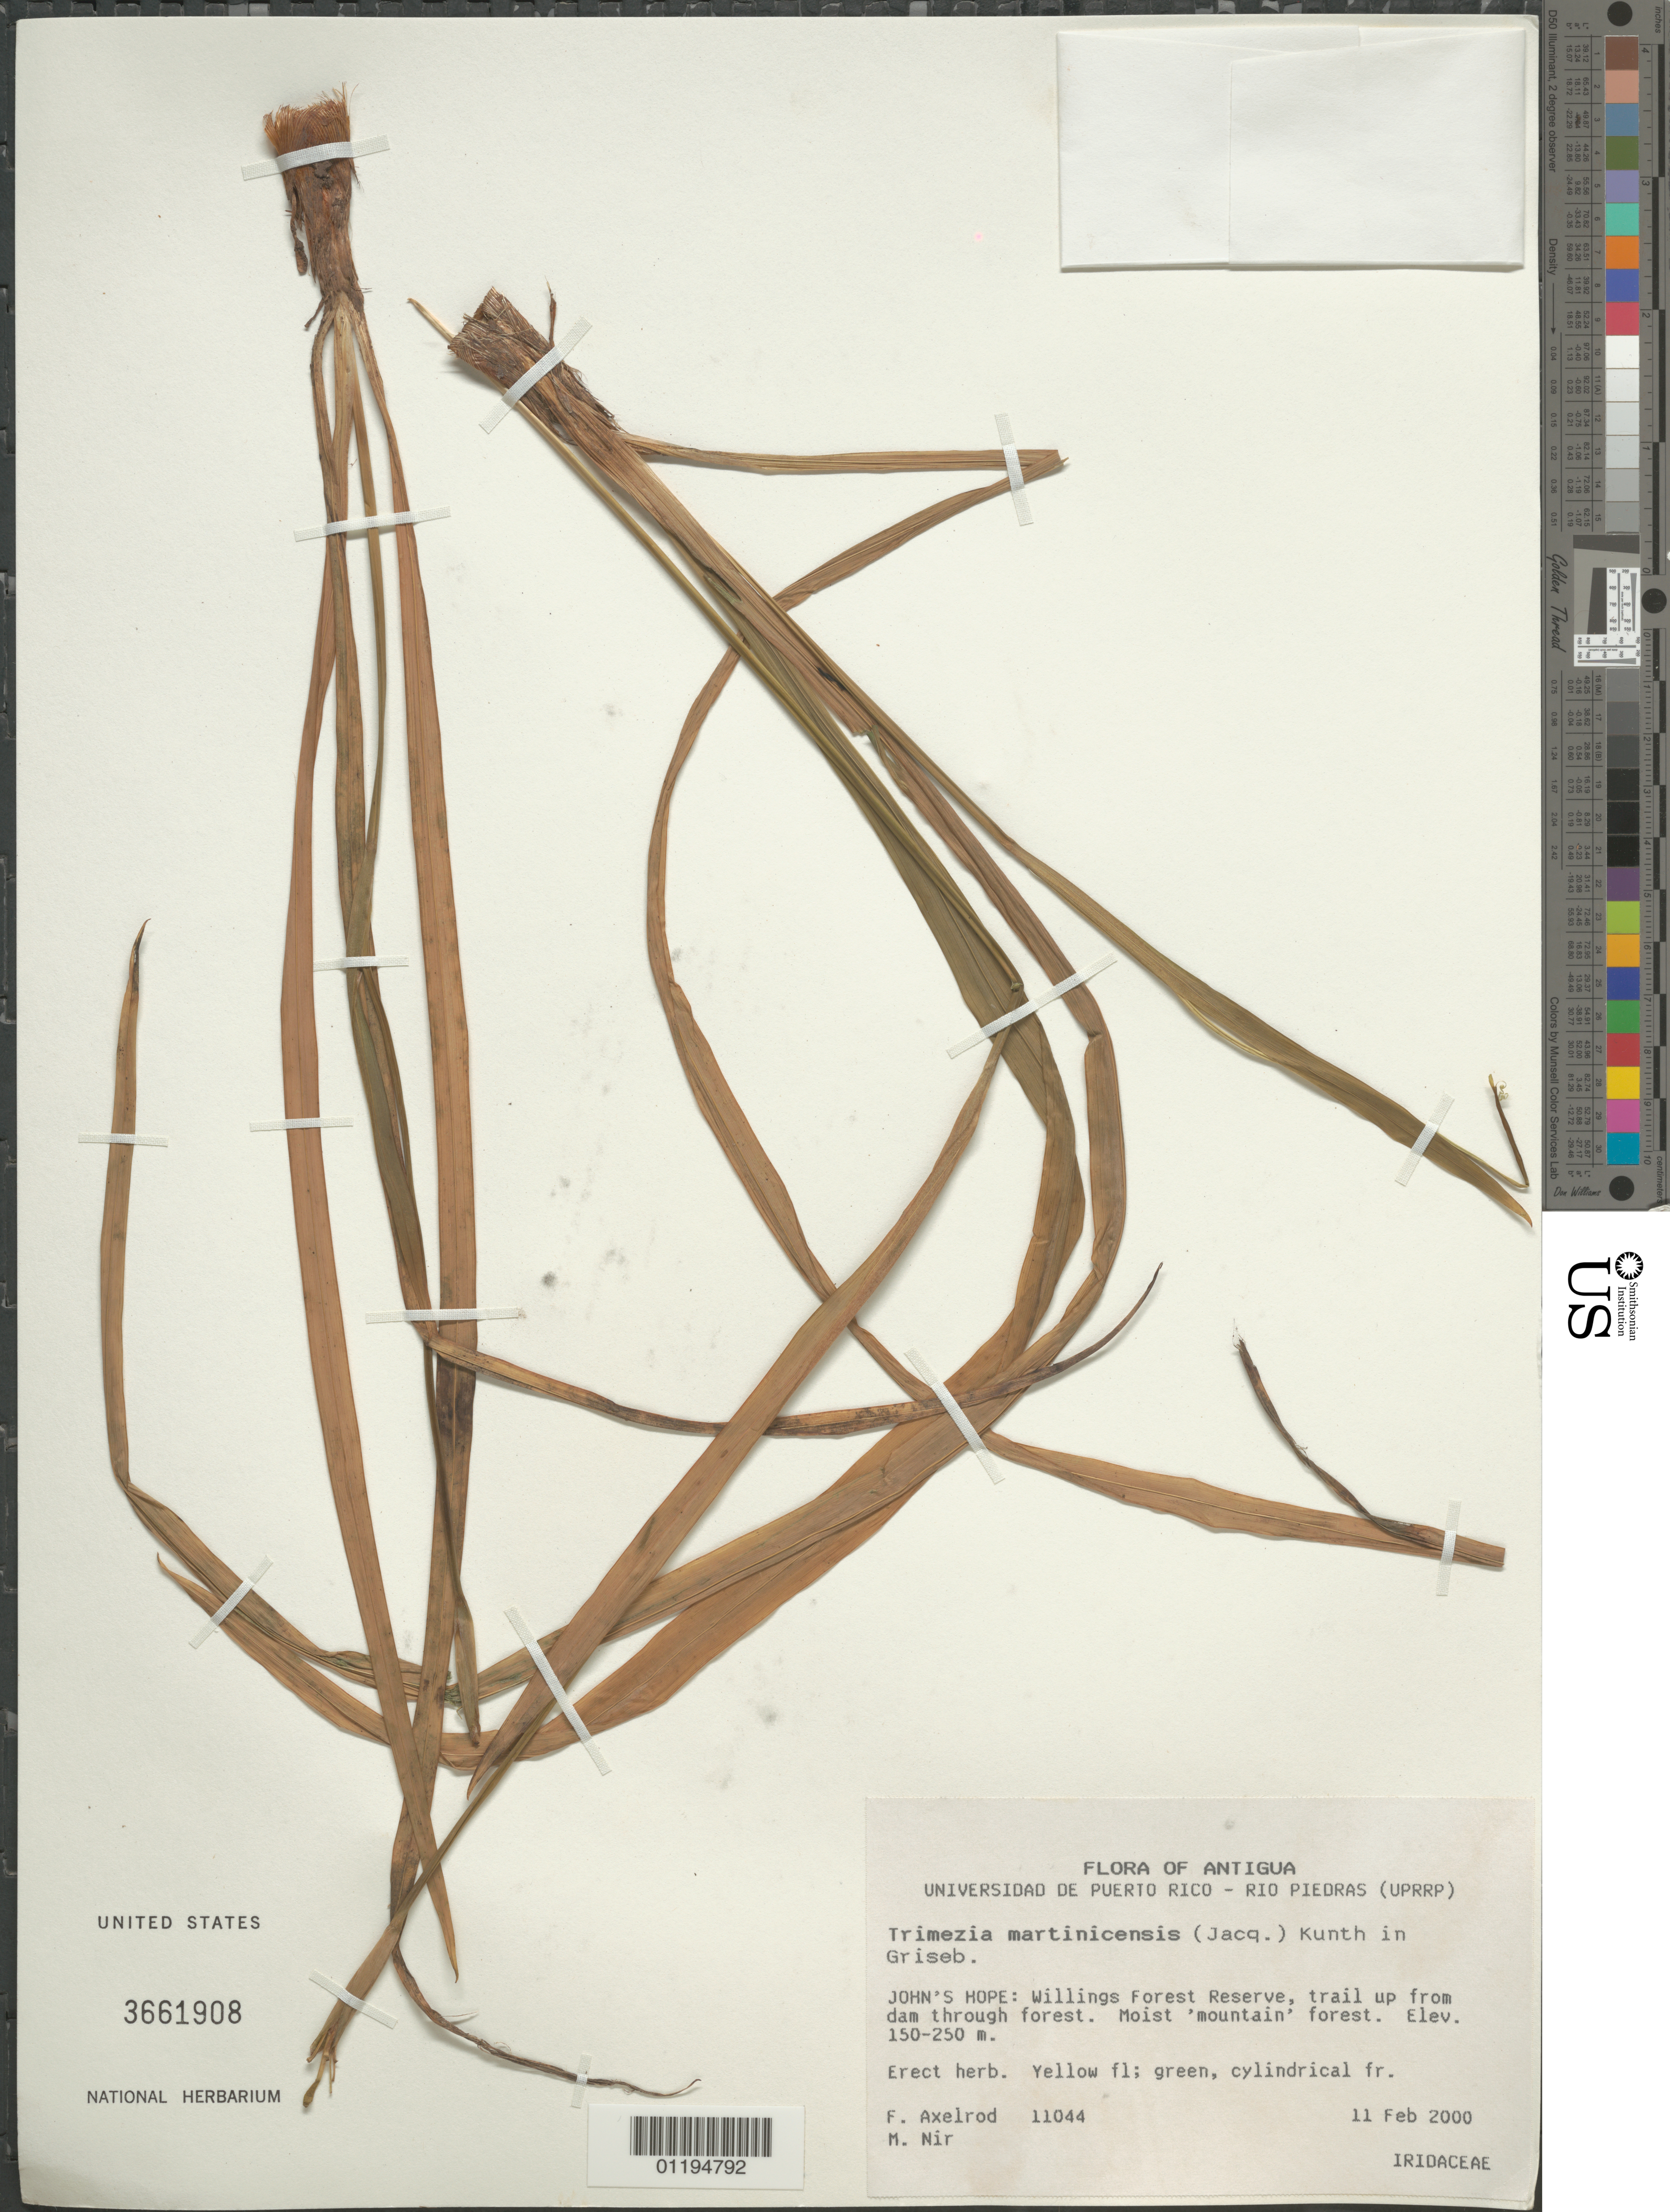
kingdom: Plantae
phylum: Tracheophyta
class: Liliopsida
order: Asparagales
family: Iridaceae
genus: Trimezia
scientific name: Trimezia martinicensis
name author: (Jacq.) Herb.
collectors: F. S. Axelrod & M. A. Nir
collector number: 11044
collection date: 2000-02-11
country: Antigua and Barbuda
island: Antigua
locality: John's Hope: Willings Forest Reserve, trail up from dam through forest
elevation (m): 150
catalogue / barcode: US 3661908